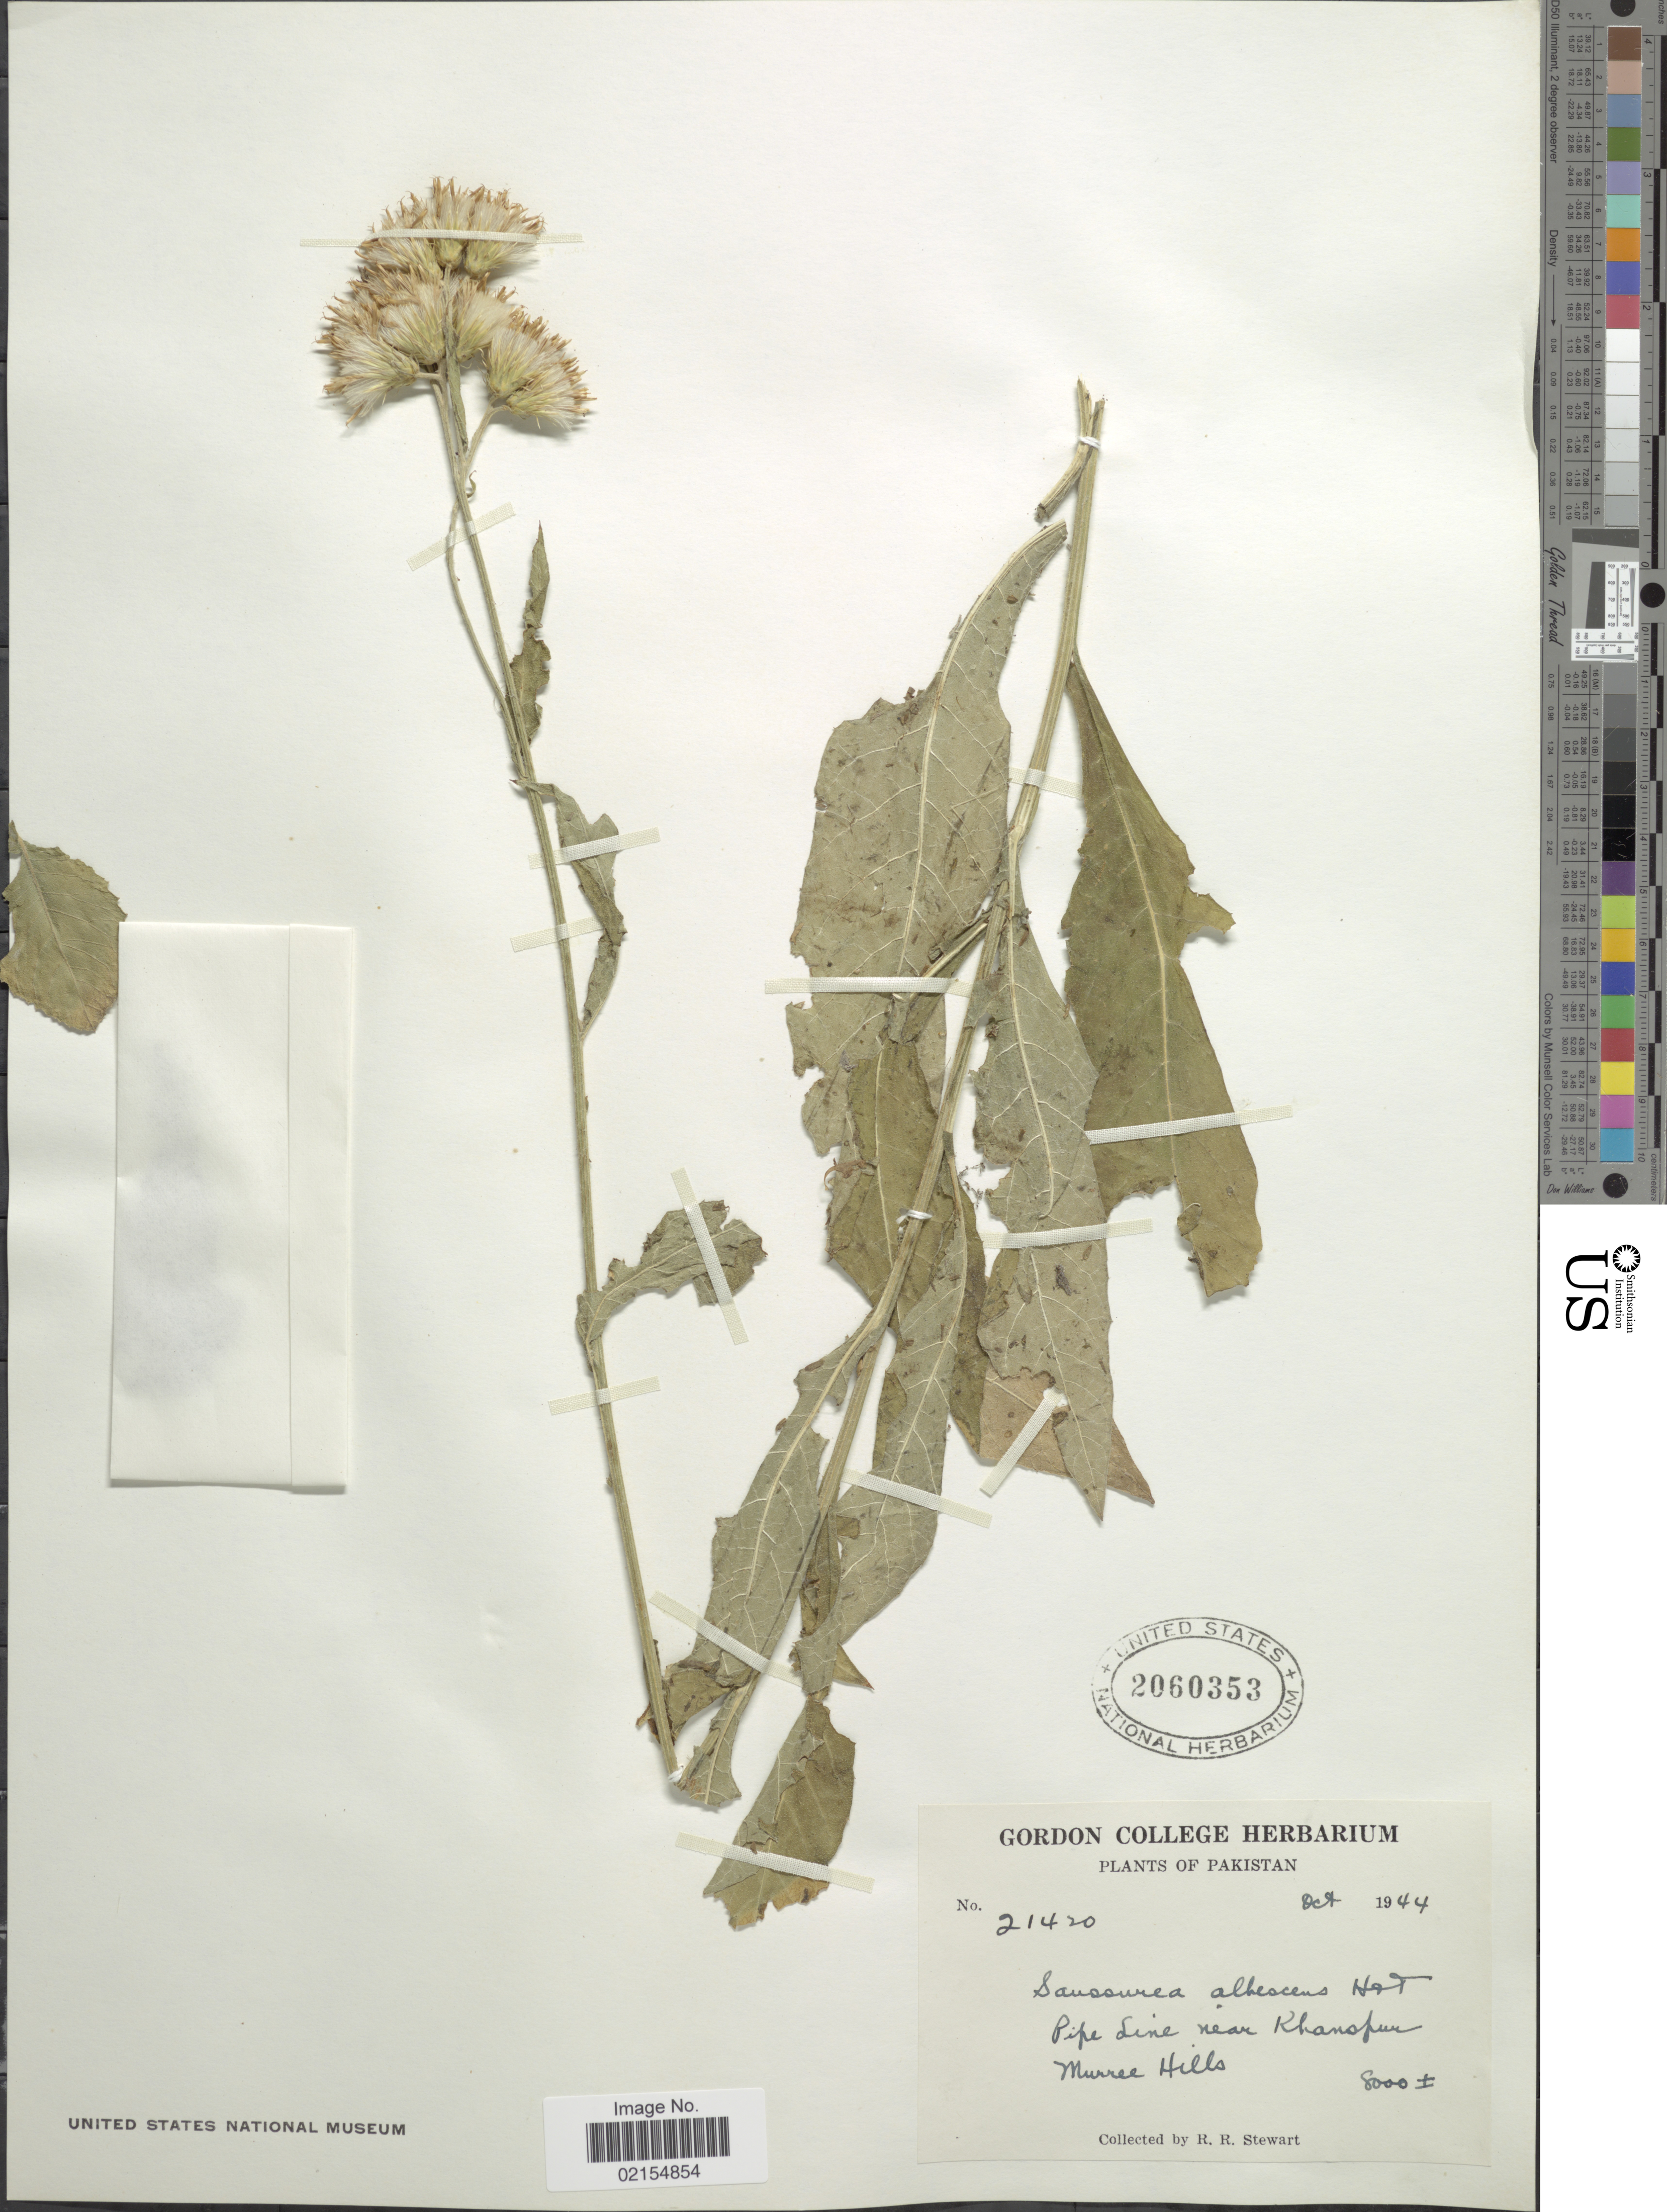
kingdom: Plantae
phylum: Tracheophyta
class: Magnoliopsida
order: Asterales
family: Asteraceae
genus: Saussurea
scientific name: Saussurea albescens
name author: Hook. f. & Thomson ex C.B. Clarke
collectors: R. R. Stewart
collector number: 21420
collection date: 1944-10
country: Pakistan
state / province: Khyber Pakhtunkhwa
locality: Pipe Line near Khanspur, Murree Hills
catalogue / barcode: US 2060353